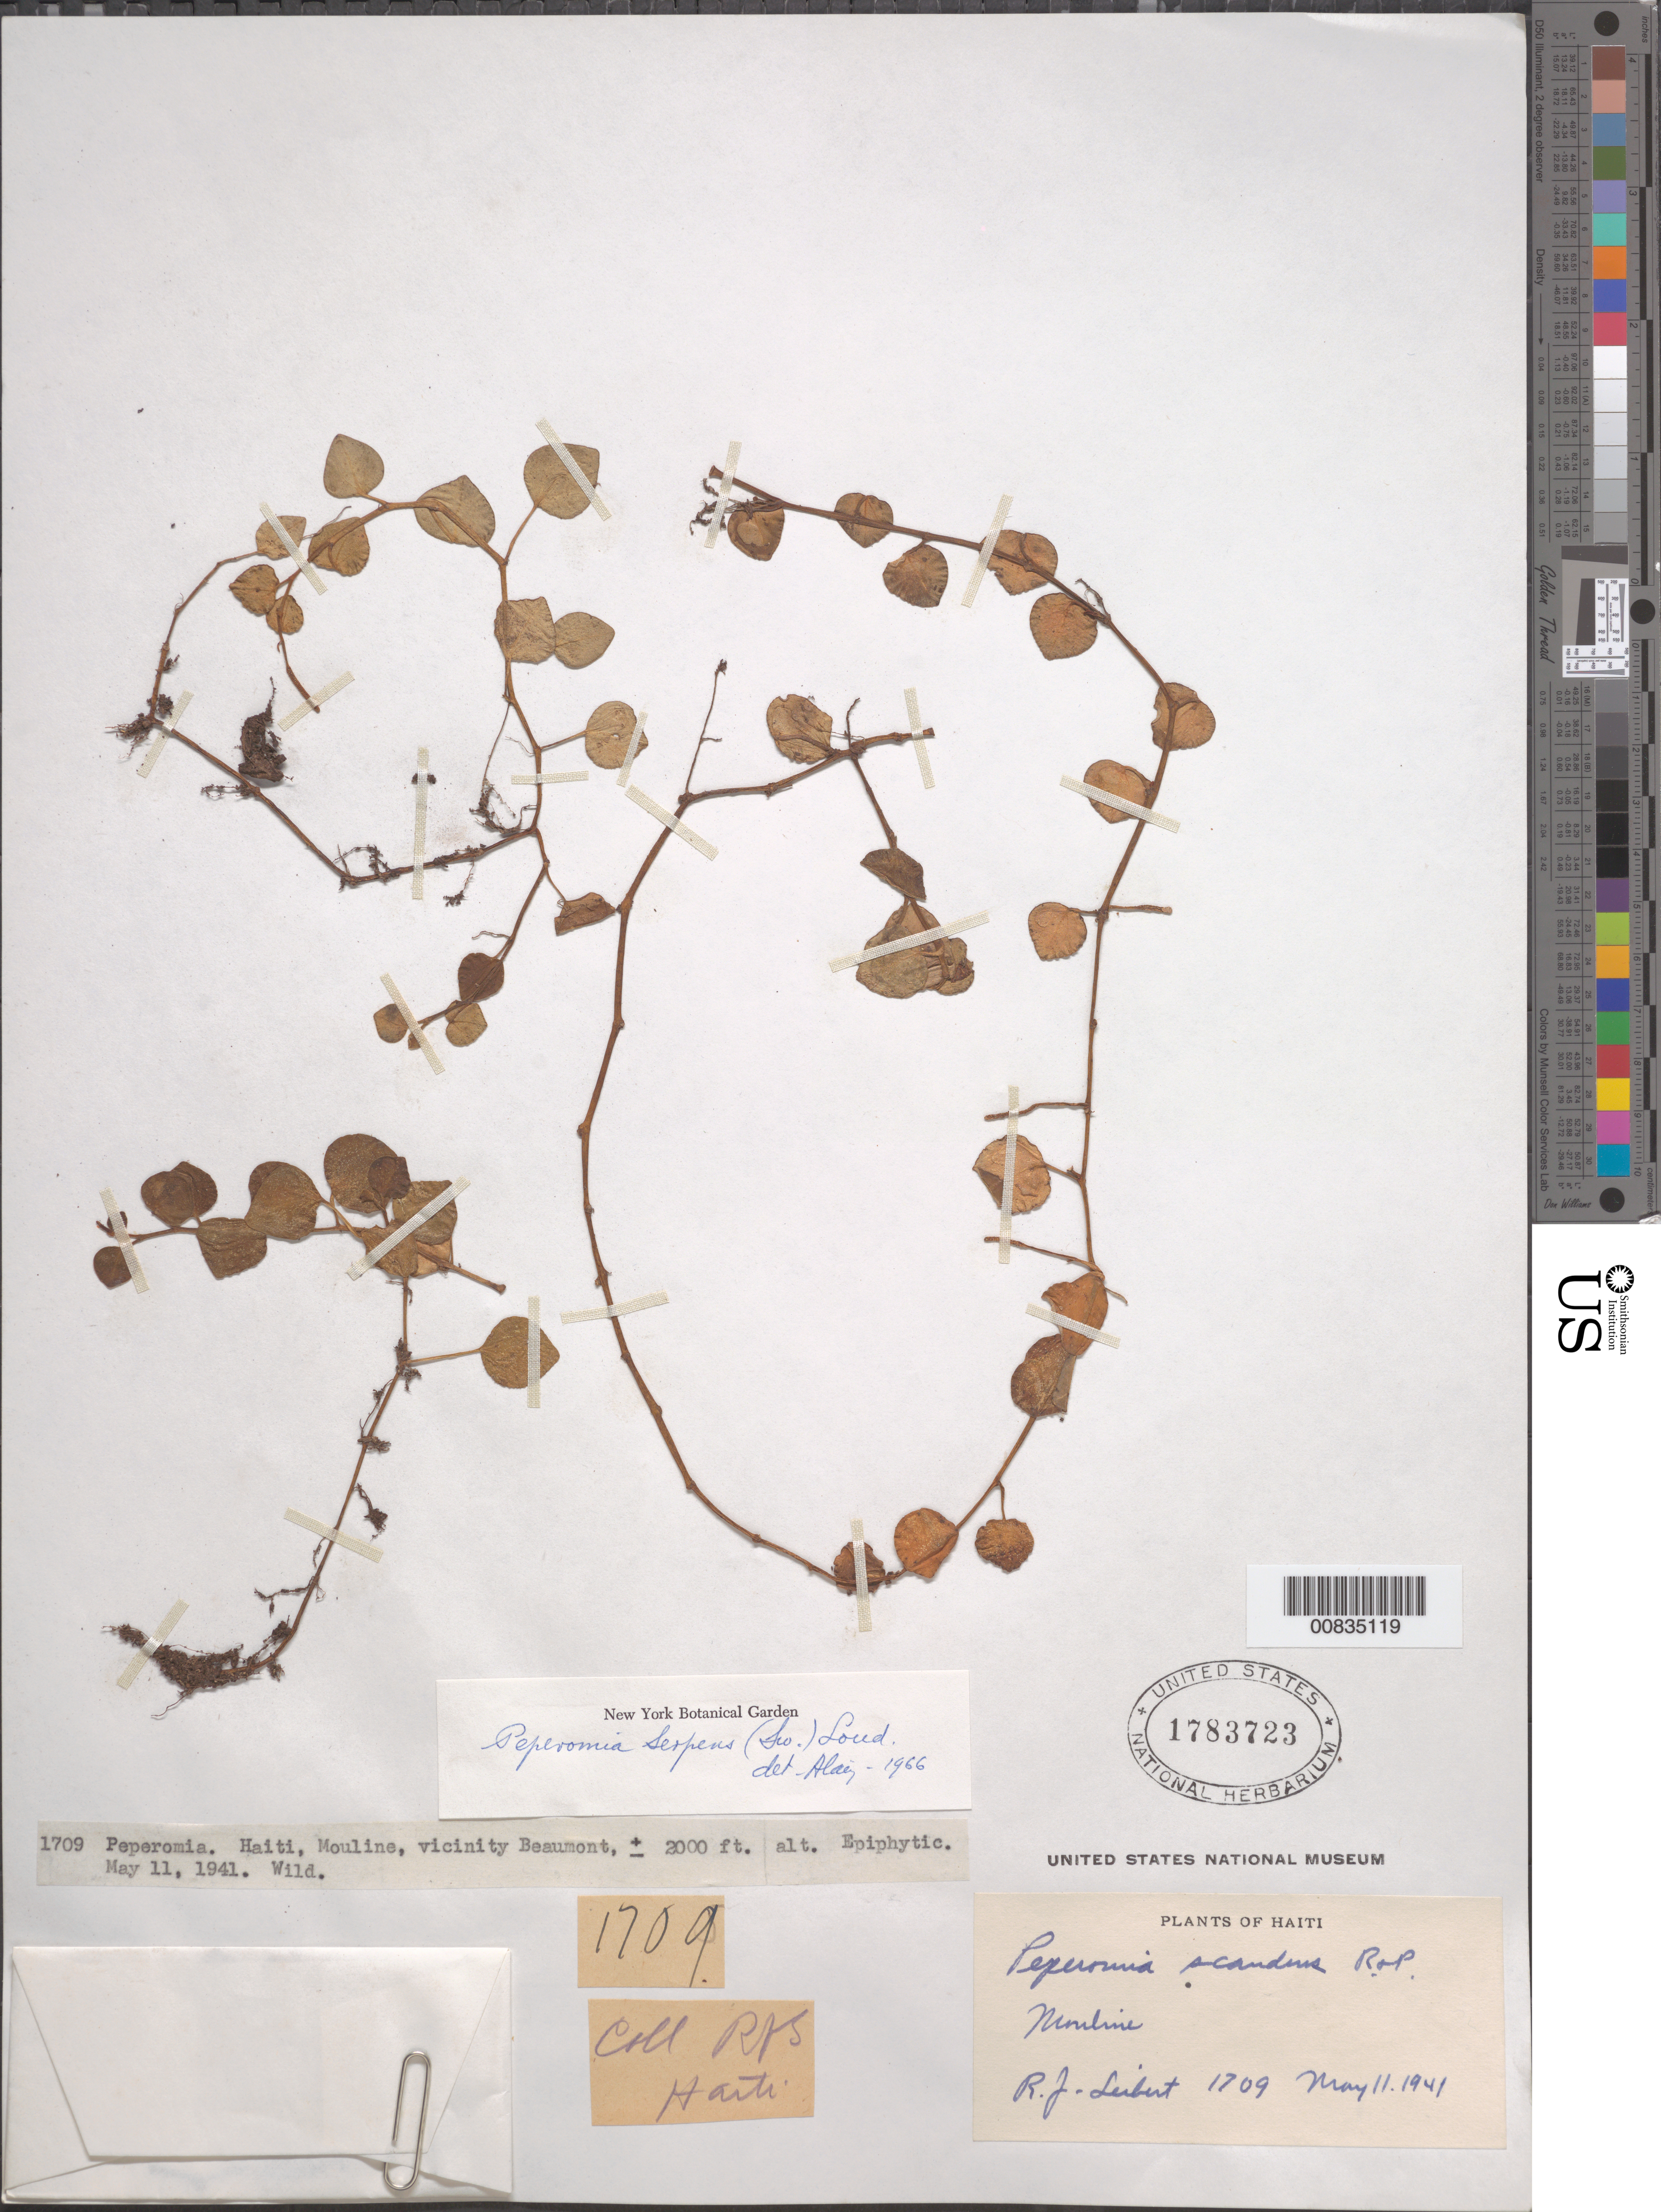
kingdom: Plantae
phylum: Tracheophyta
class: Magnoliopsida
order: Piperales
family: Piperaceae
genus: Peperomia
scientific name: Peperomia serpens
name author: (Sw.) Loudon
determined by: Liogier, Alain H.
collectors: R. Leibert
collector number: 1709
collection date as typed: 11 May 1941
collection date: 1941-05-11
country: Haiti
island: Hispaniola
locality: Mouline, vicinity Beaumont.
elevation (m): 610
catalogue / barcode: US 1783723